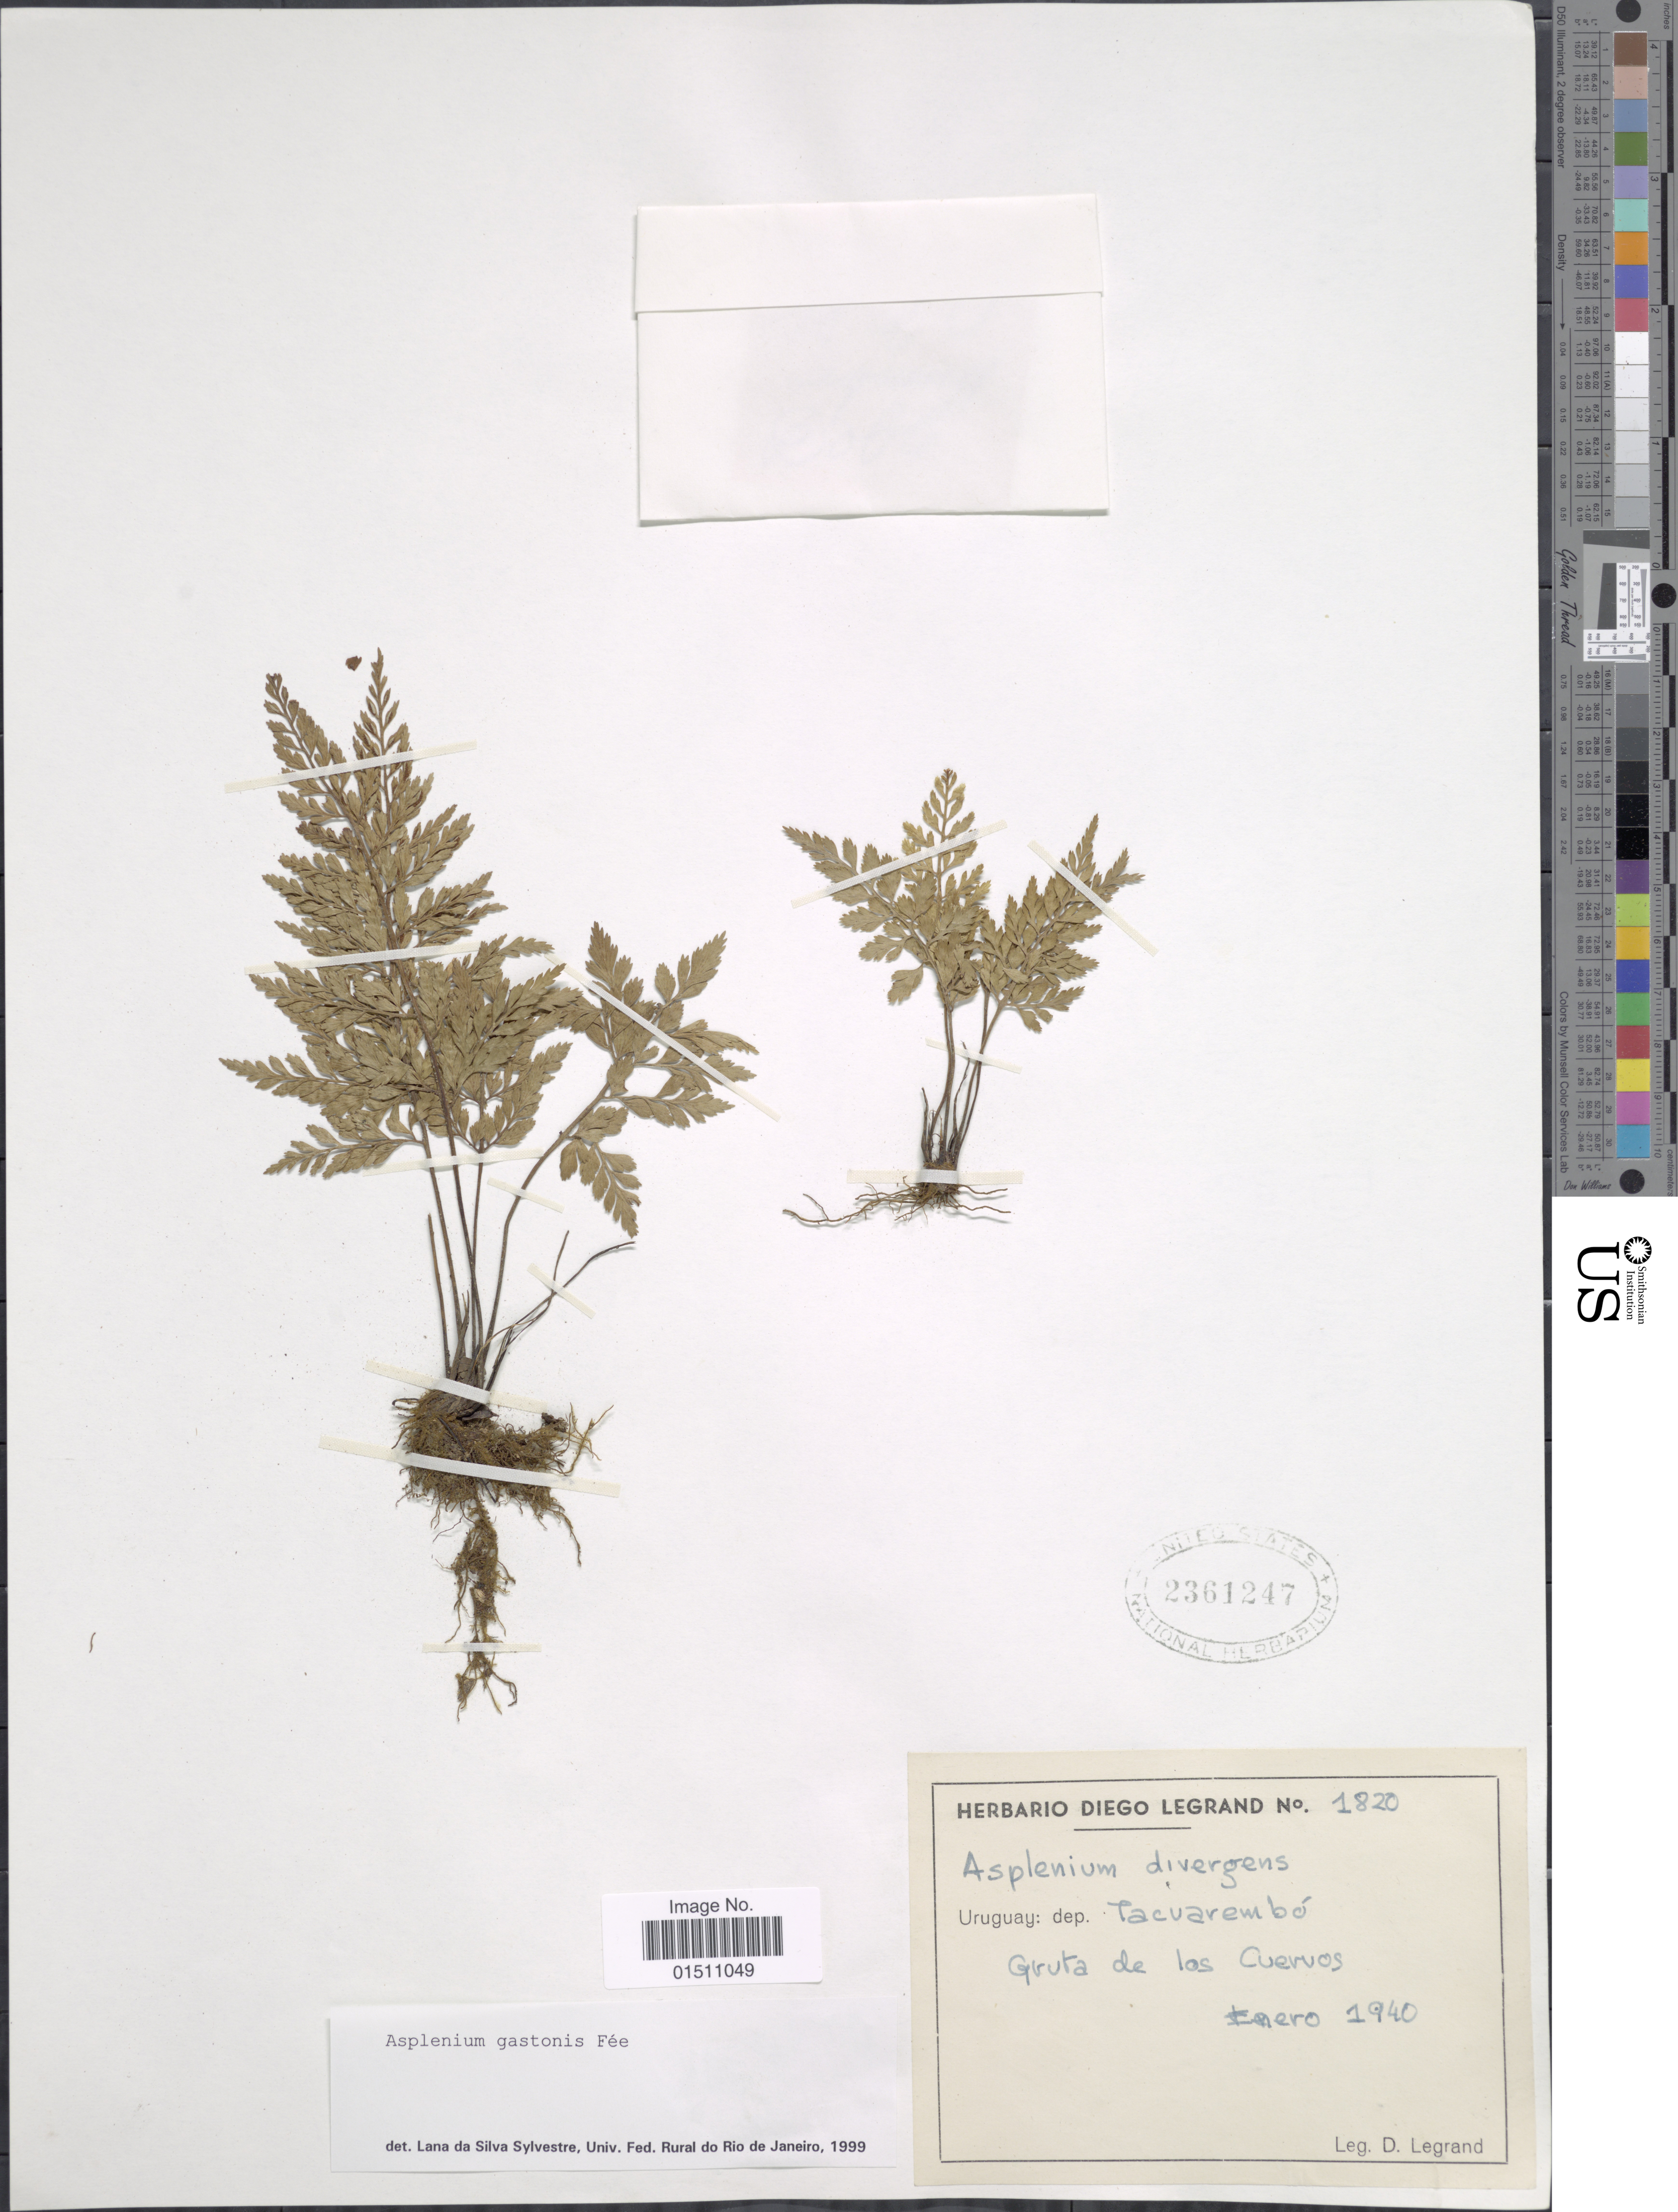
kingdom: Plantae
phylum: Tracheophyta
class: Polypodiopsida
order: Polypodiales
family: Aspleniaceae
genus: Asplenium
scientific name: Asplenium gastonis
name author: Fée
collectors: C. D. Legrand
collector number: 1820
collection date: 1940-01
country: Uruguay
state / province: Tacuarembó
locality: Uruguay: dep. Tacuarembó Gruta de los Cuervos.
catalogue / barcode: US 2361247